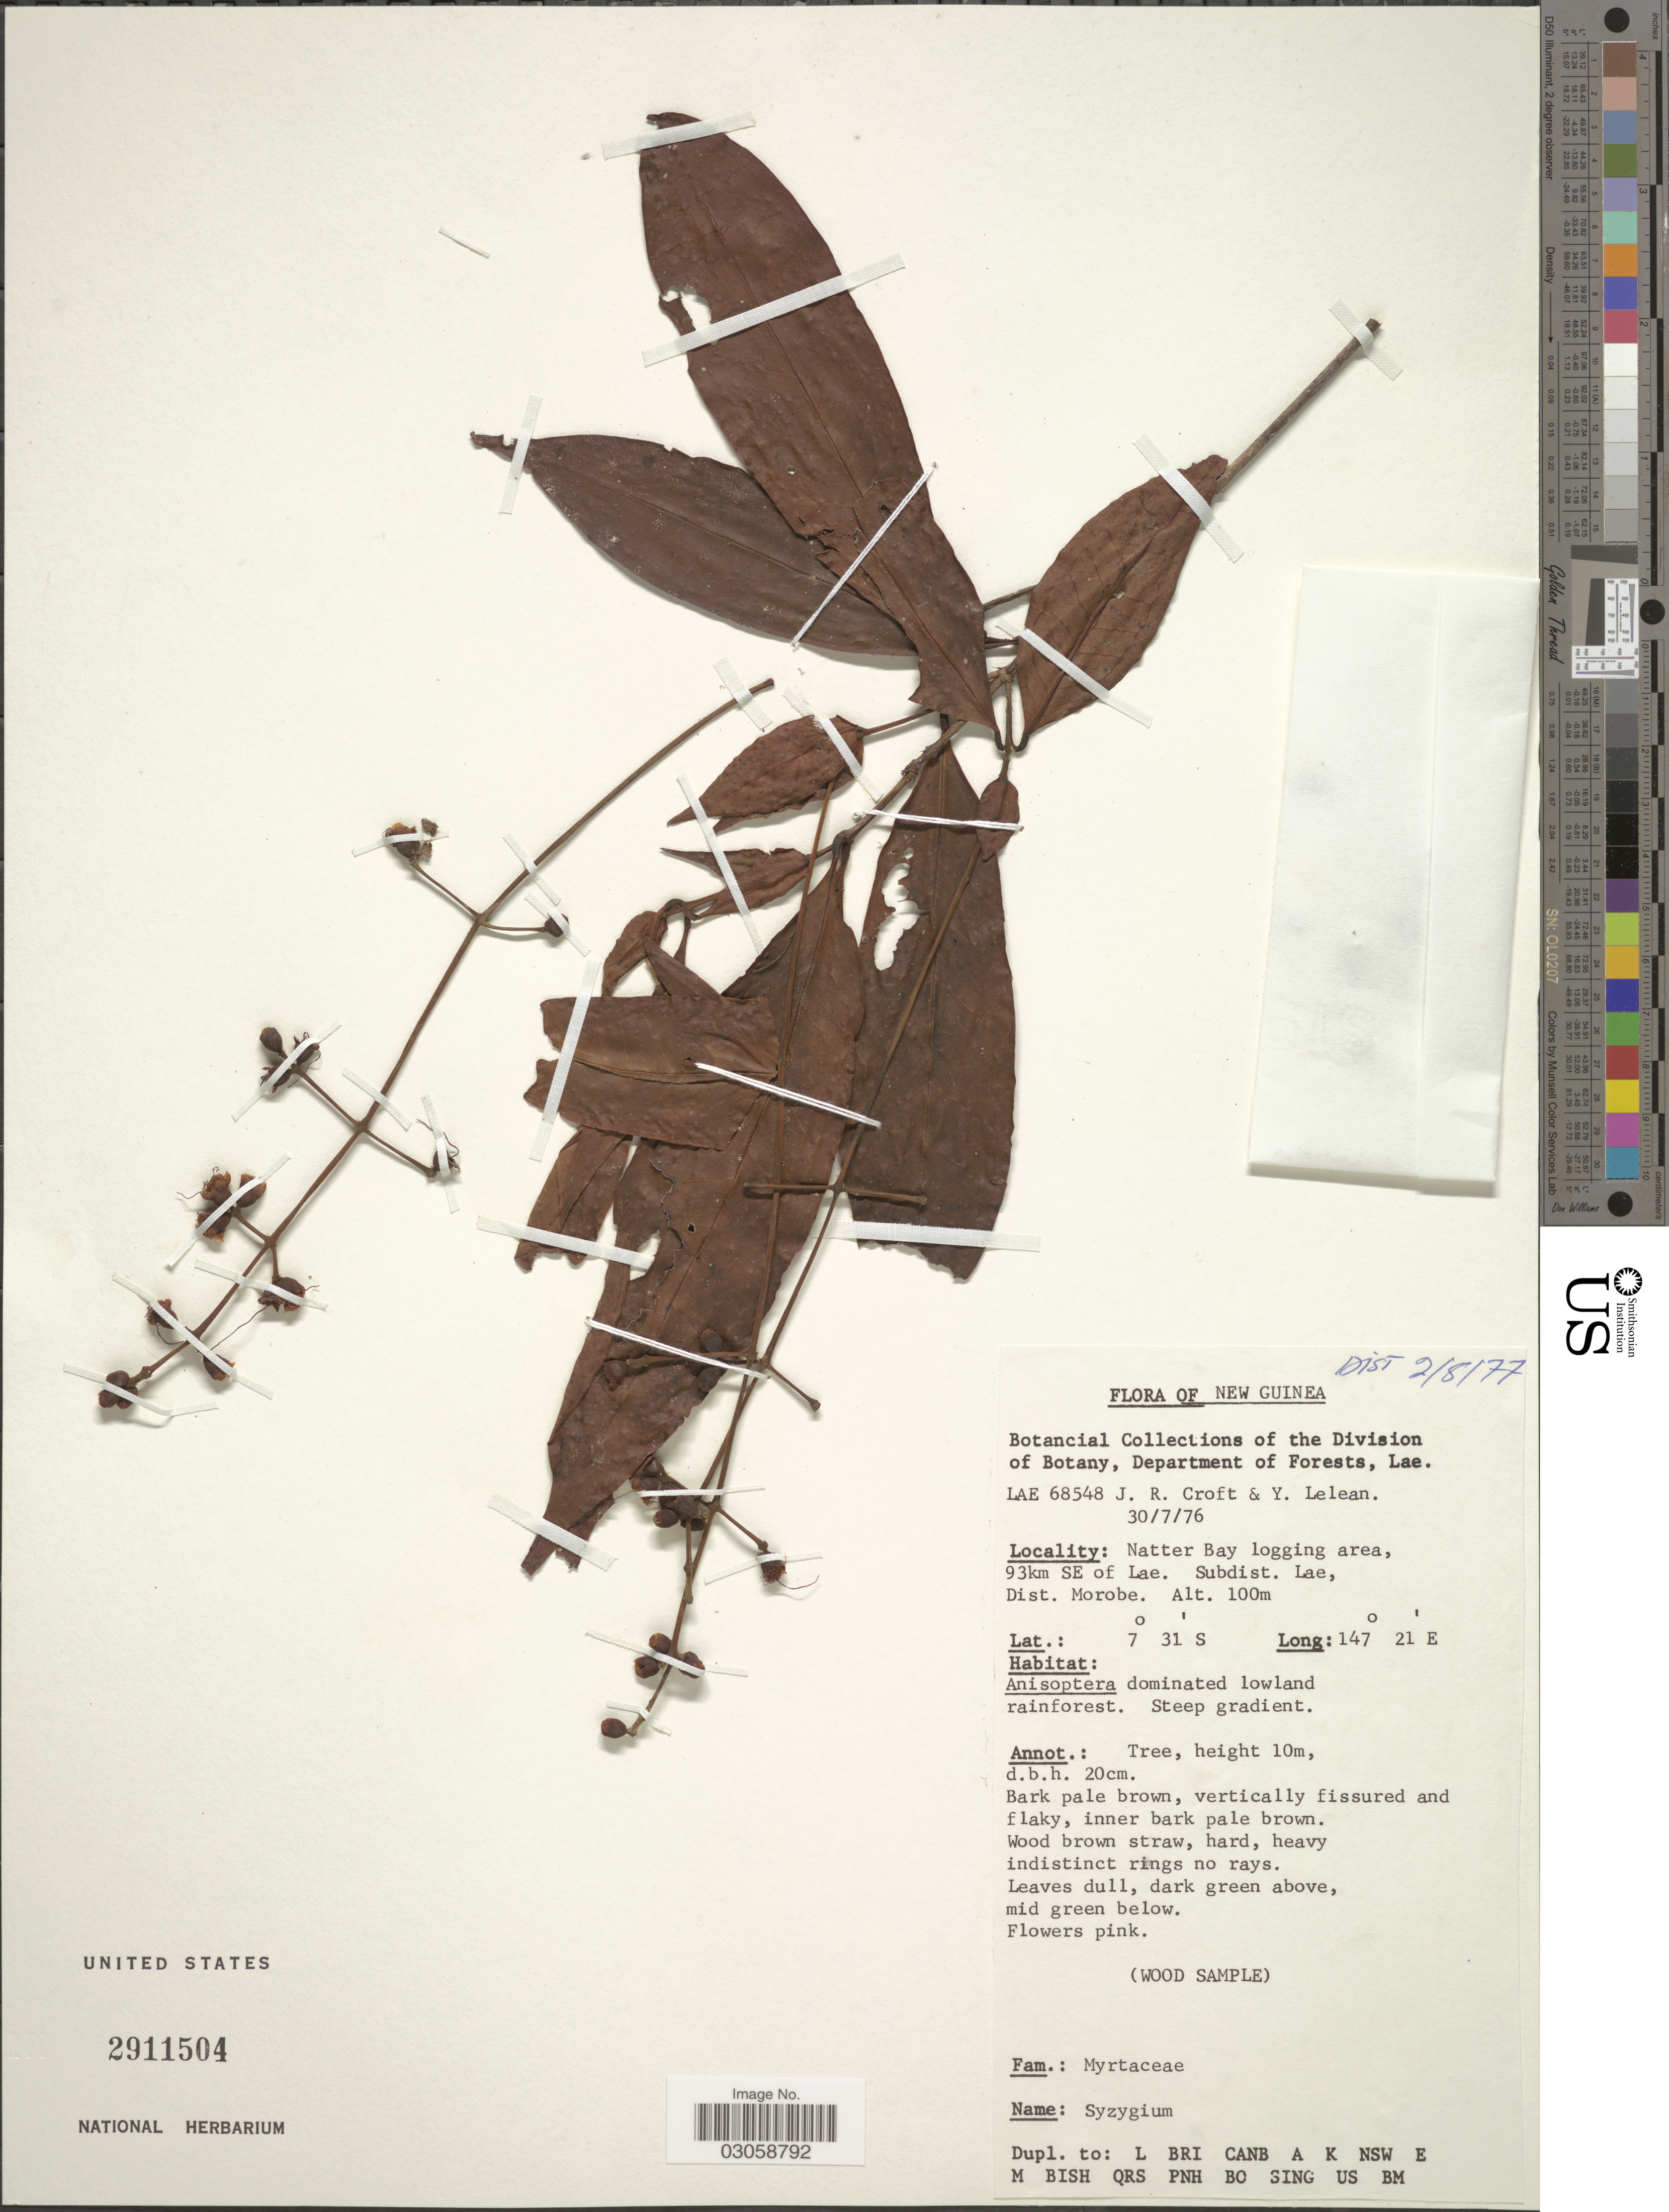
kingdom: Plantae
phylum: Tracheophyta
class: Magnoliopsida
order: Myrtales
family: Myrtaceae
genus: Syzygium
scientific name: Syzygium sp.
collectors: J. R. Croft & Y. Lelean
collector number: LAE 68548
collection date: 1976-07-30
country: Papua New Guinea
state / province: Morobe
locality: New Guinea, Natter Bay logging area, 93km SE of Lae, Subdist. Lae., Dist. Morobe.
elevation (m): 100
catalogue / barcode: US 2911504